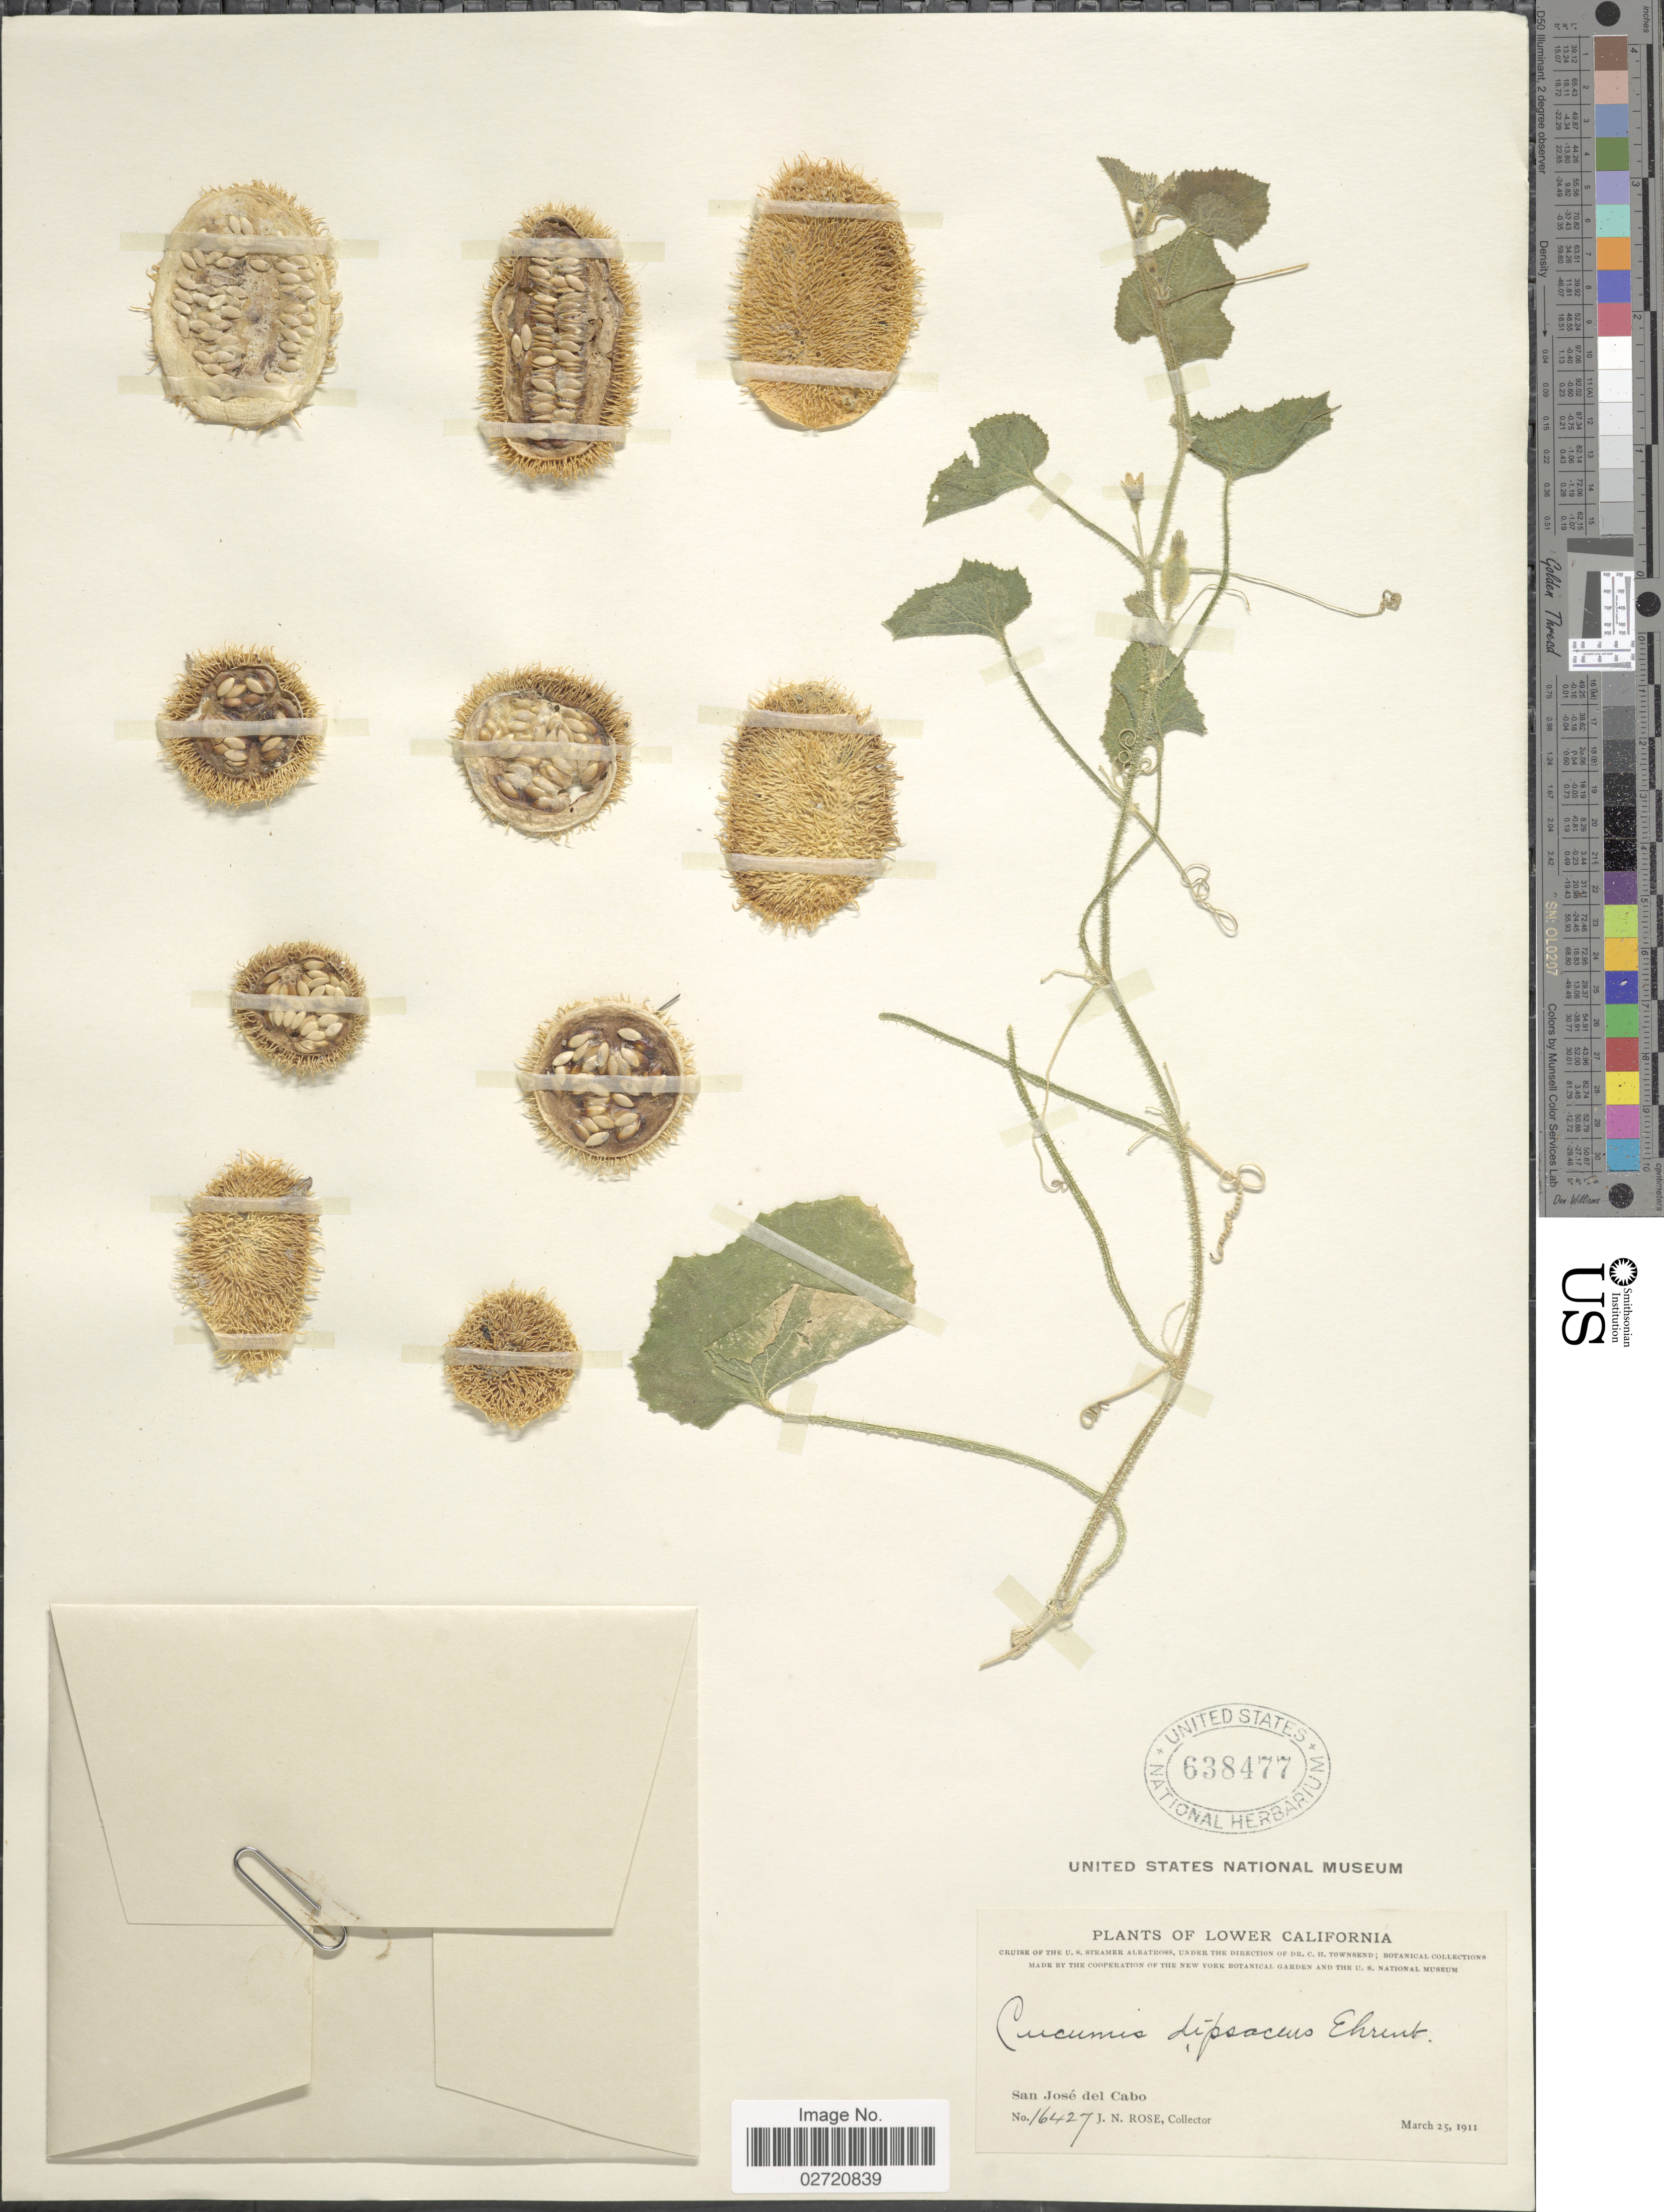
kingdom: Plantae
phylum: Tracheophyta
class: Magnoliopsida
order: Cucurbitales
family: Cucurbitaceae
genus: Cucumis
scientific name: Cucumis dipsaceus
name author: Ehrenb. ex Spach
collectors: J. N. Rose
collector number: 16427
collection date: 1911-03-25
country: Mexico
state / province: Baja California Sur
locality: Lower California. San Jose del Cabo.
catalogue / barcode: US 638477